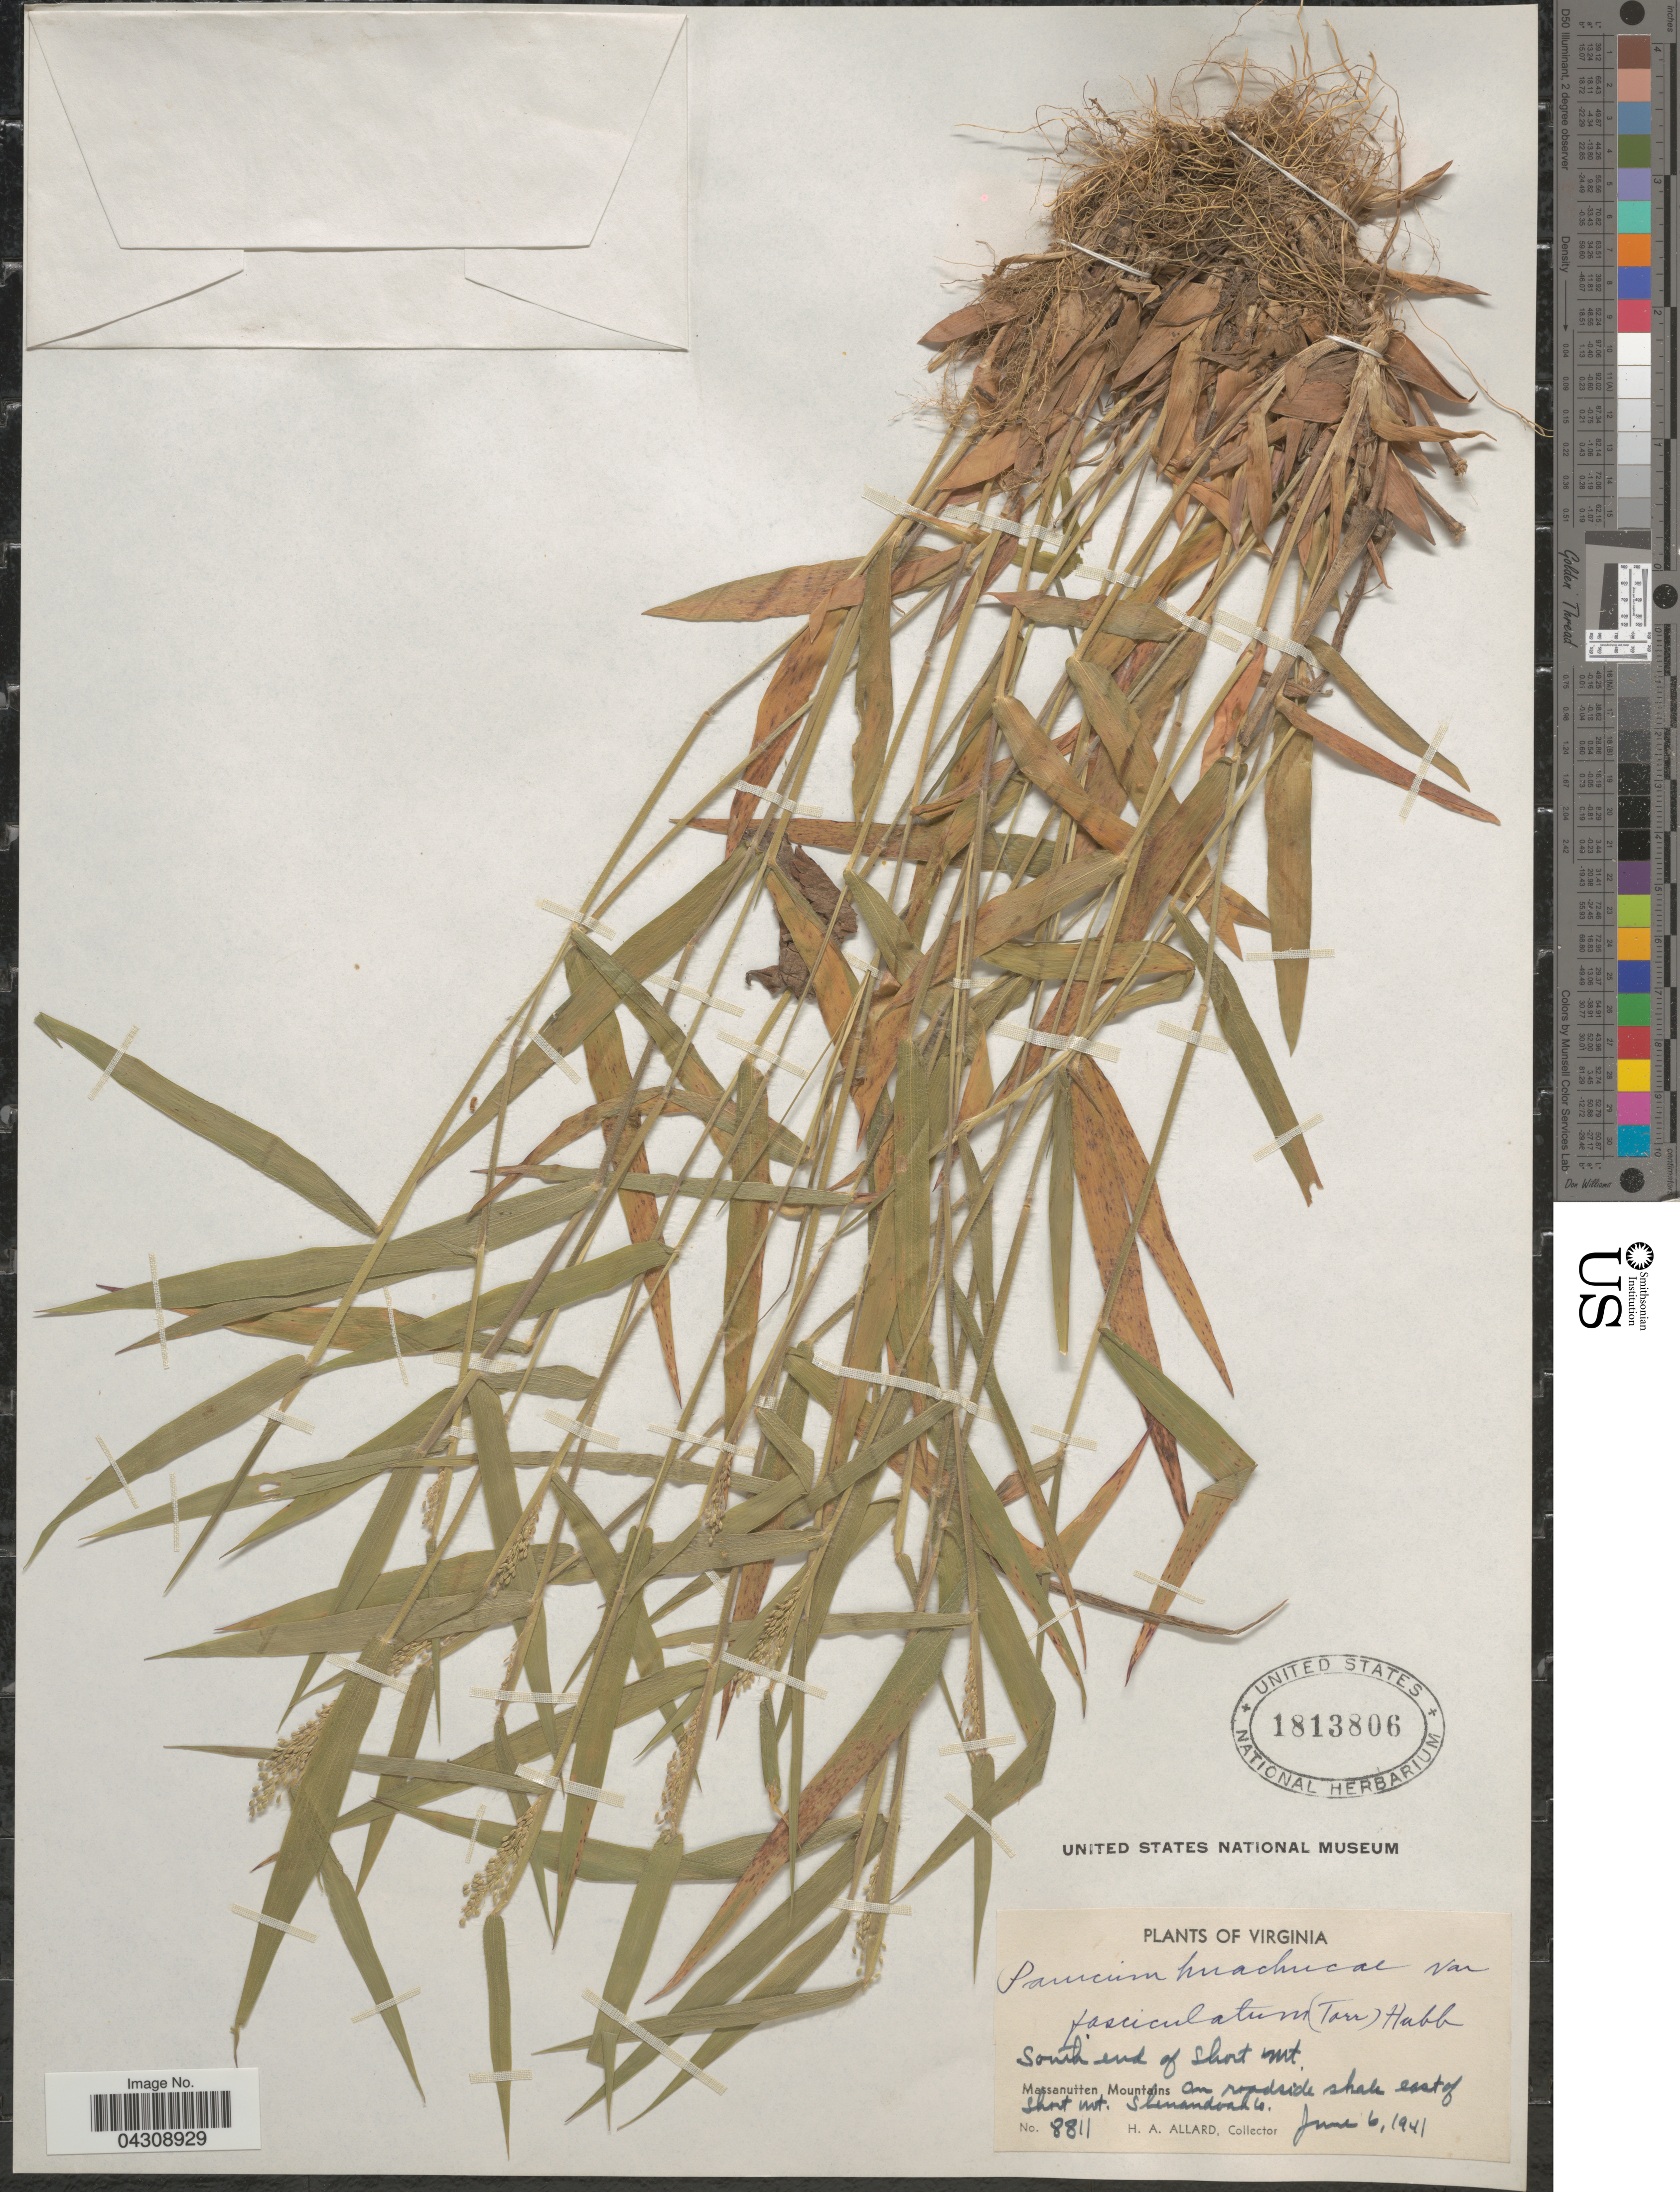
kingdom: Plantae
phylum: Tracheophyta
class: Liliopsida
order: Poales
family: Poaceae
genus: Dichanthelium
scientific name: Dichanthelium acuminatum var. acuminatum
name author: (Sw.) Gould & C.A. Clark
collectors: H. A. Allard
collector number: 8811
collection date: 1941-06-06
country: United States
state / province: Virginia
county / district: Shenandoah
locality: South end of Short Mt. Massanutten Mountains. On roadside shale east of Short Mt. Shenandoah Co.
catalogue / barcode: US 1813806